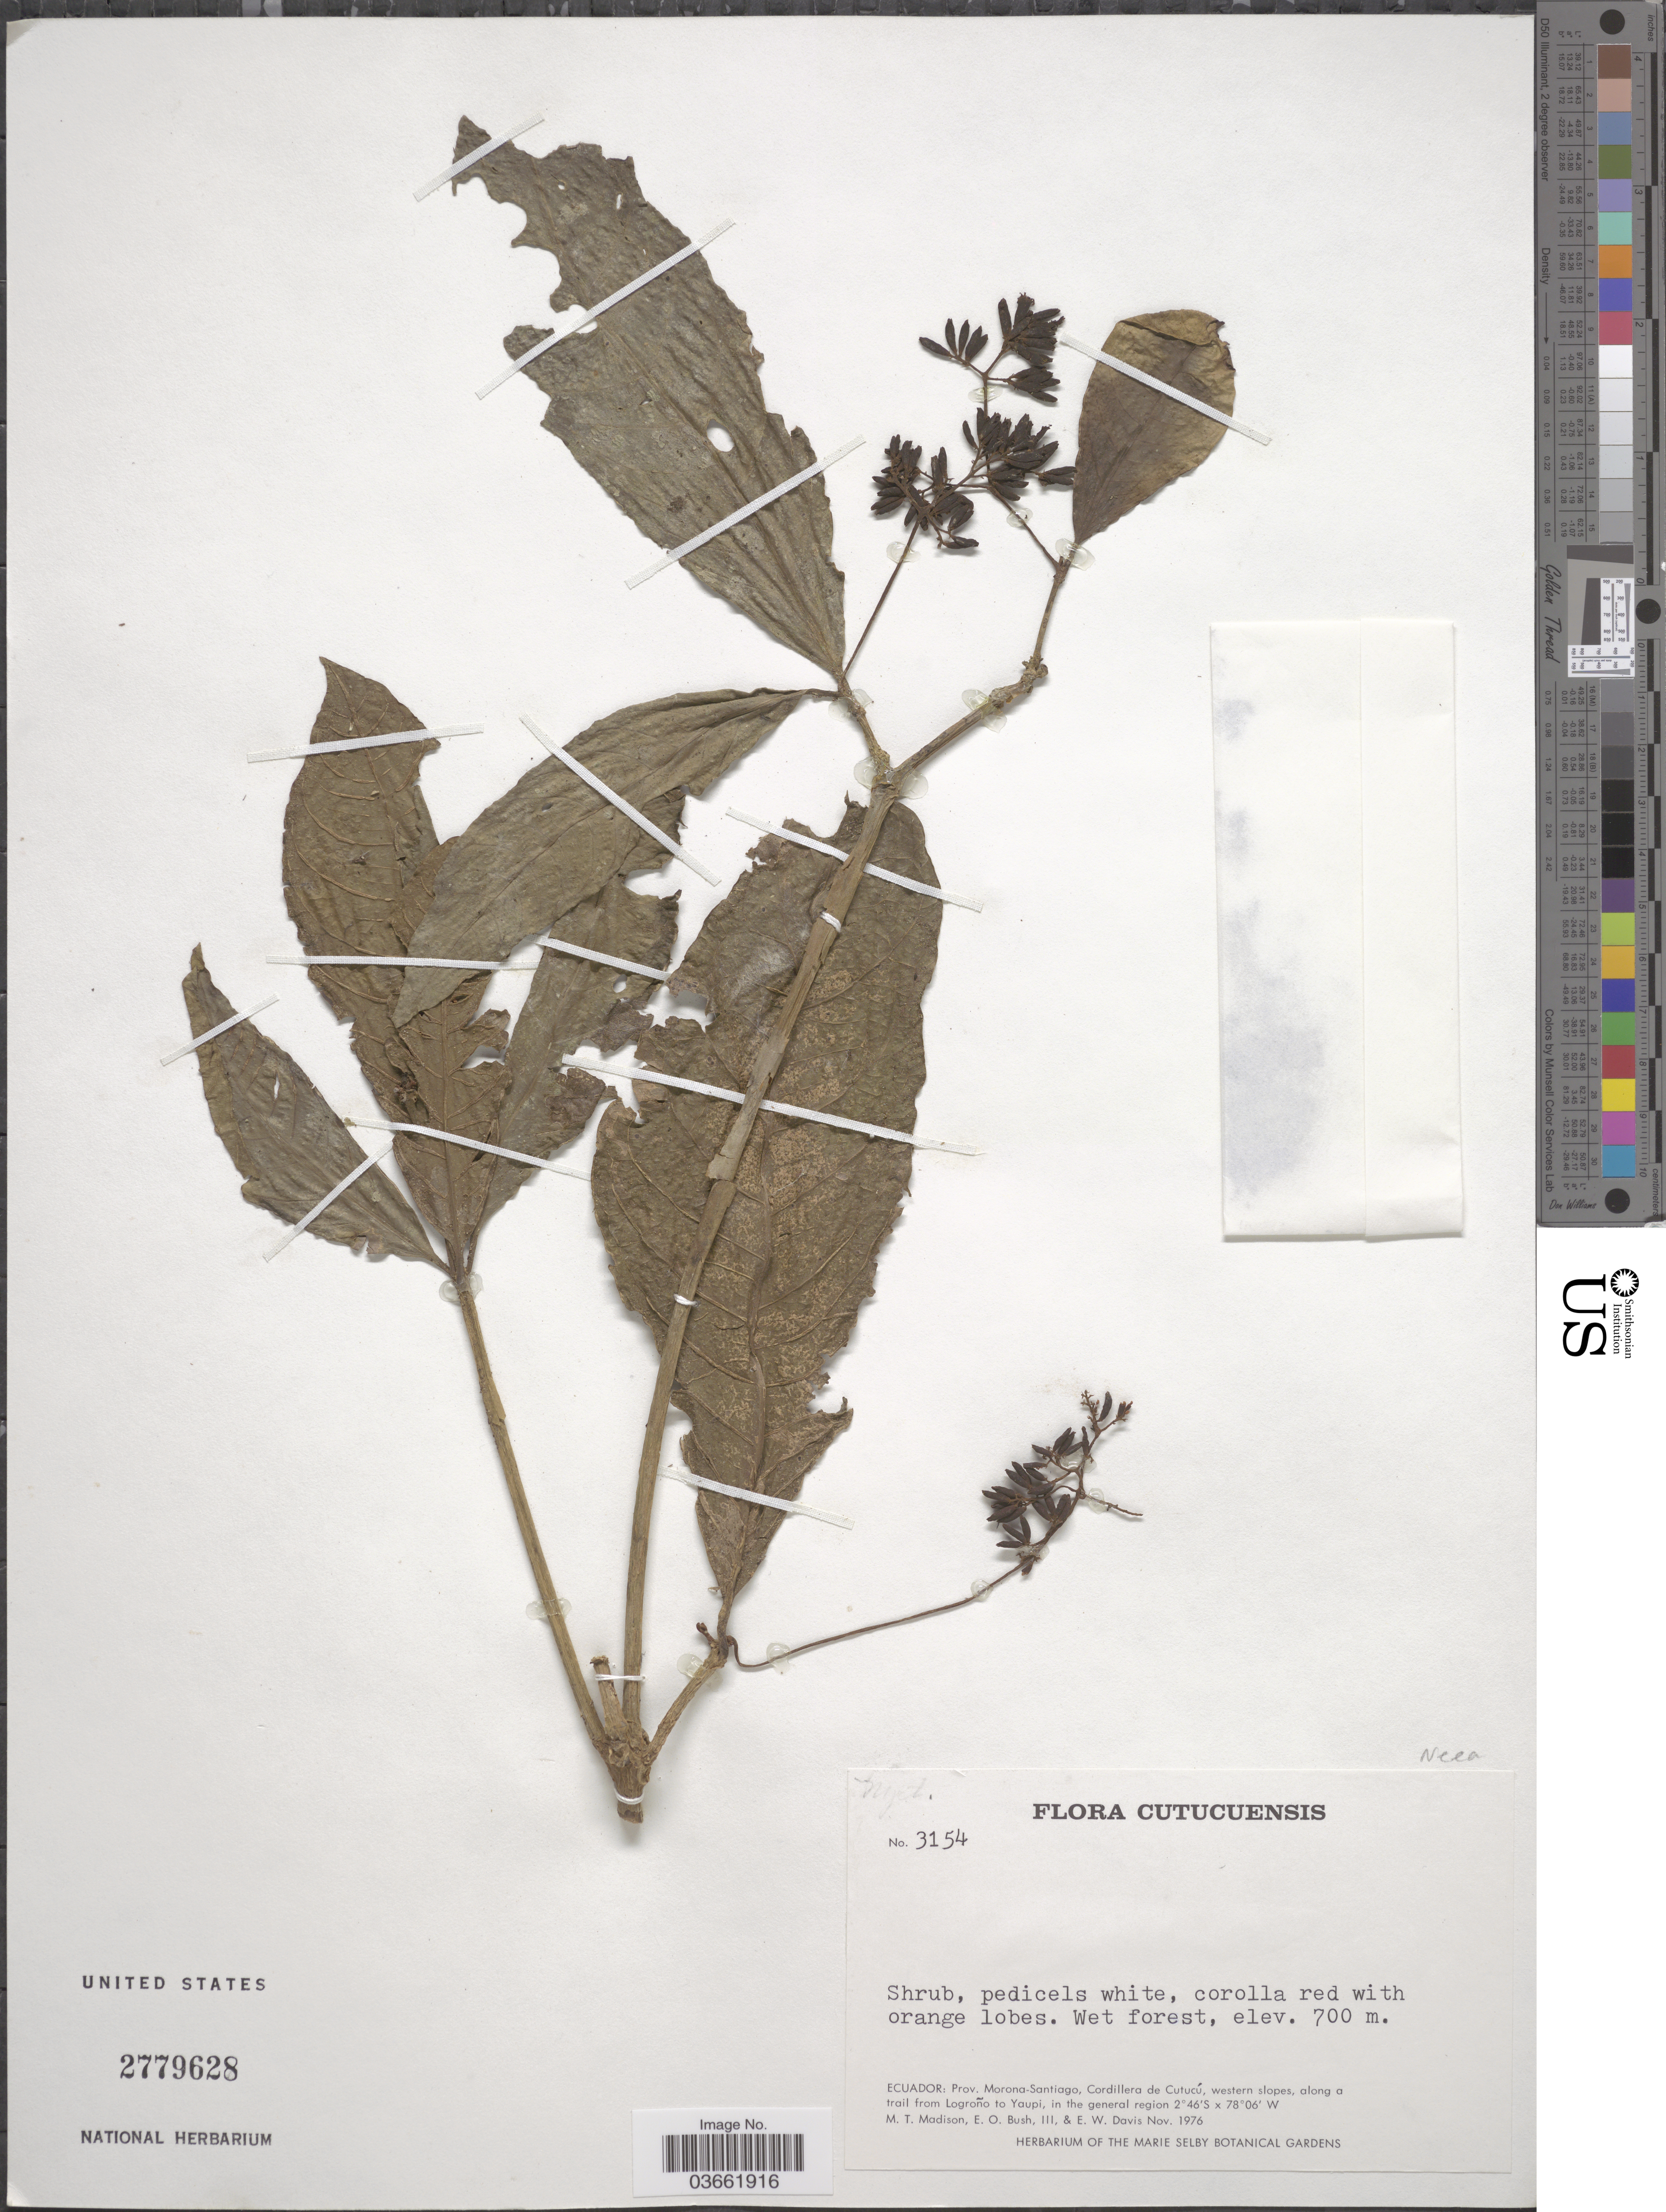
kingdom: Plantae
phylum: Tracheophyta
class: Magnoliopsida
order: Caryophyllales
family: Nyctaginaceae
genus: Neea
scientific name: Neea sp.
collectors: M. T. Madison, E. O. Bush & E. W. Davis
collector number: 3154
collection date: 1976-11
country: Ecuador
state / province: Morona-Santiago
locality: Cutucuensis. Cordillera de Cutucú, western slopes, along a trail from Logroño to Yaupi, in the general region.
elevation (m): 700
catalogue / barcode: US 2779628